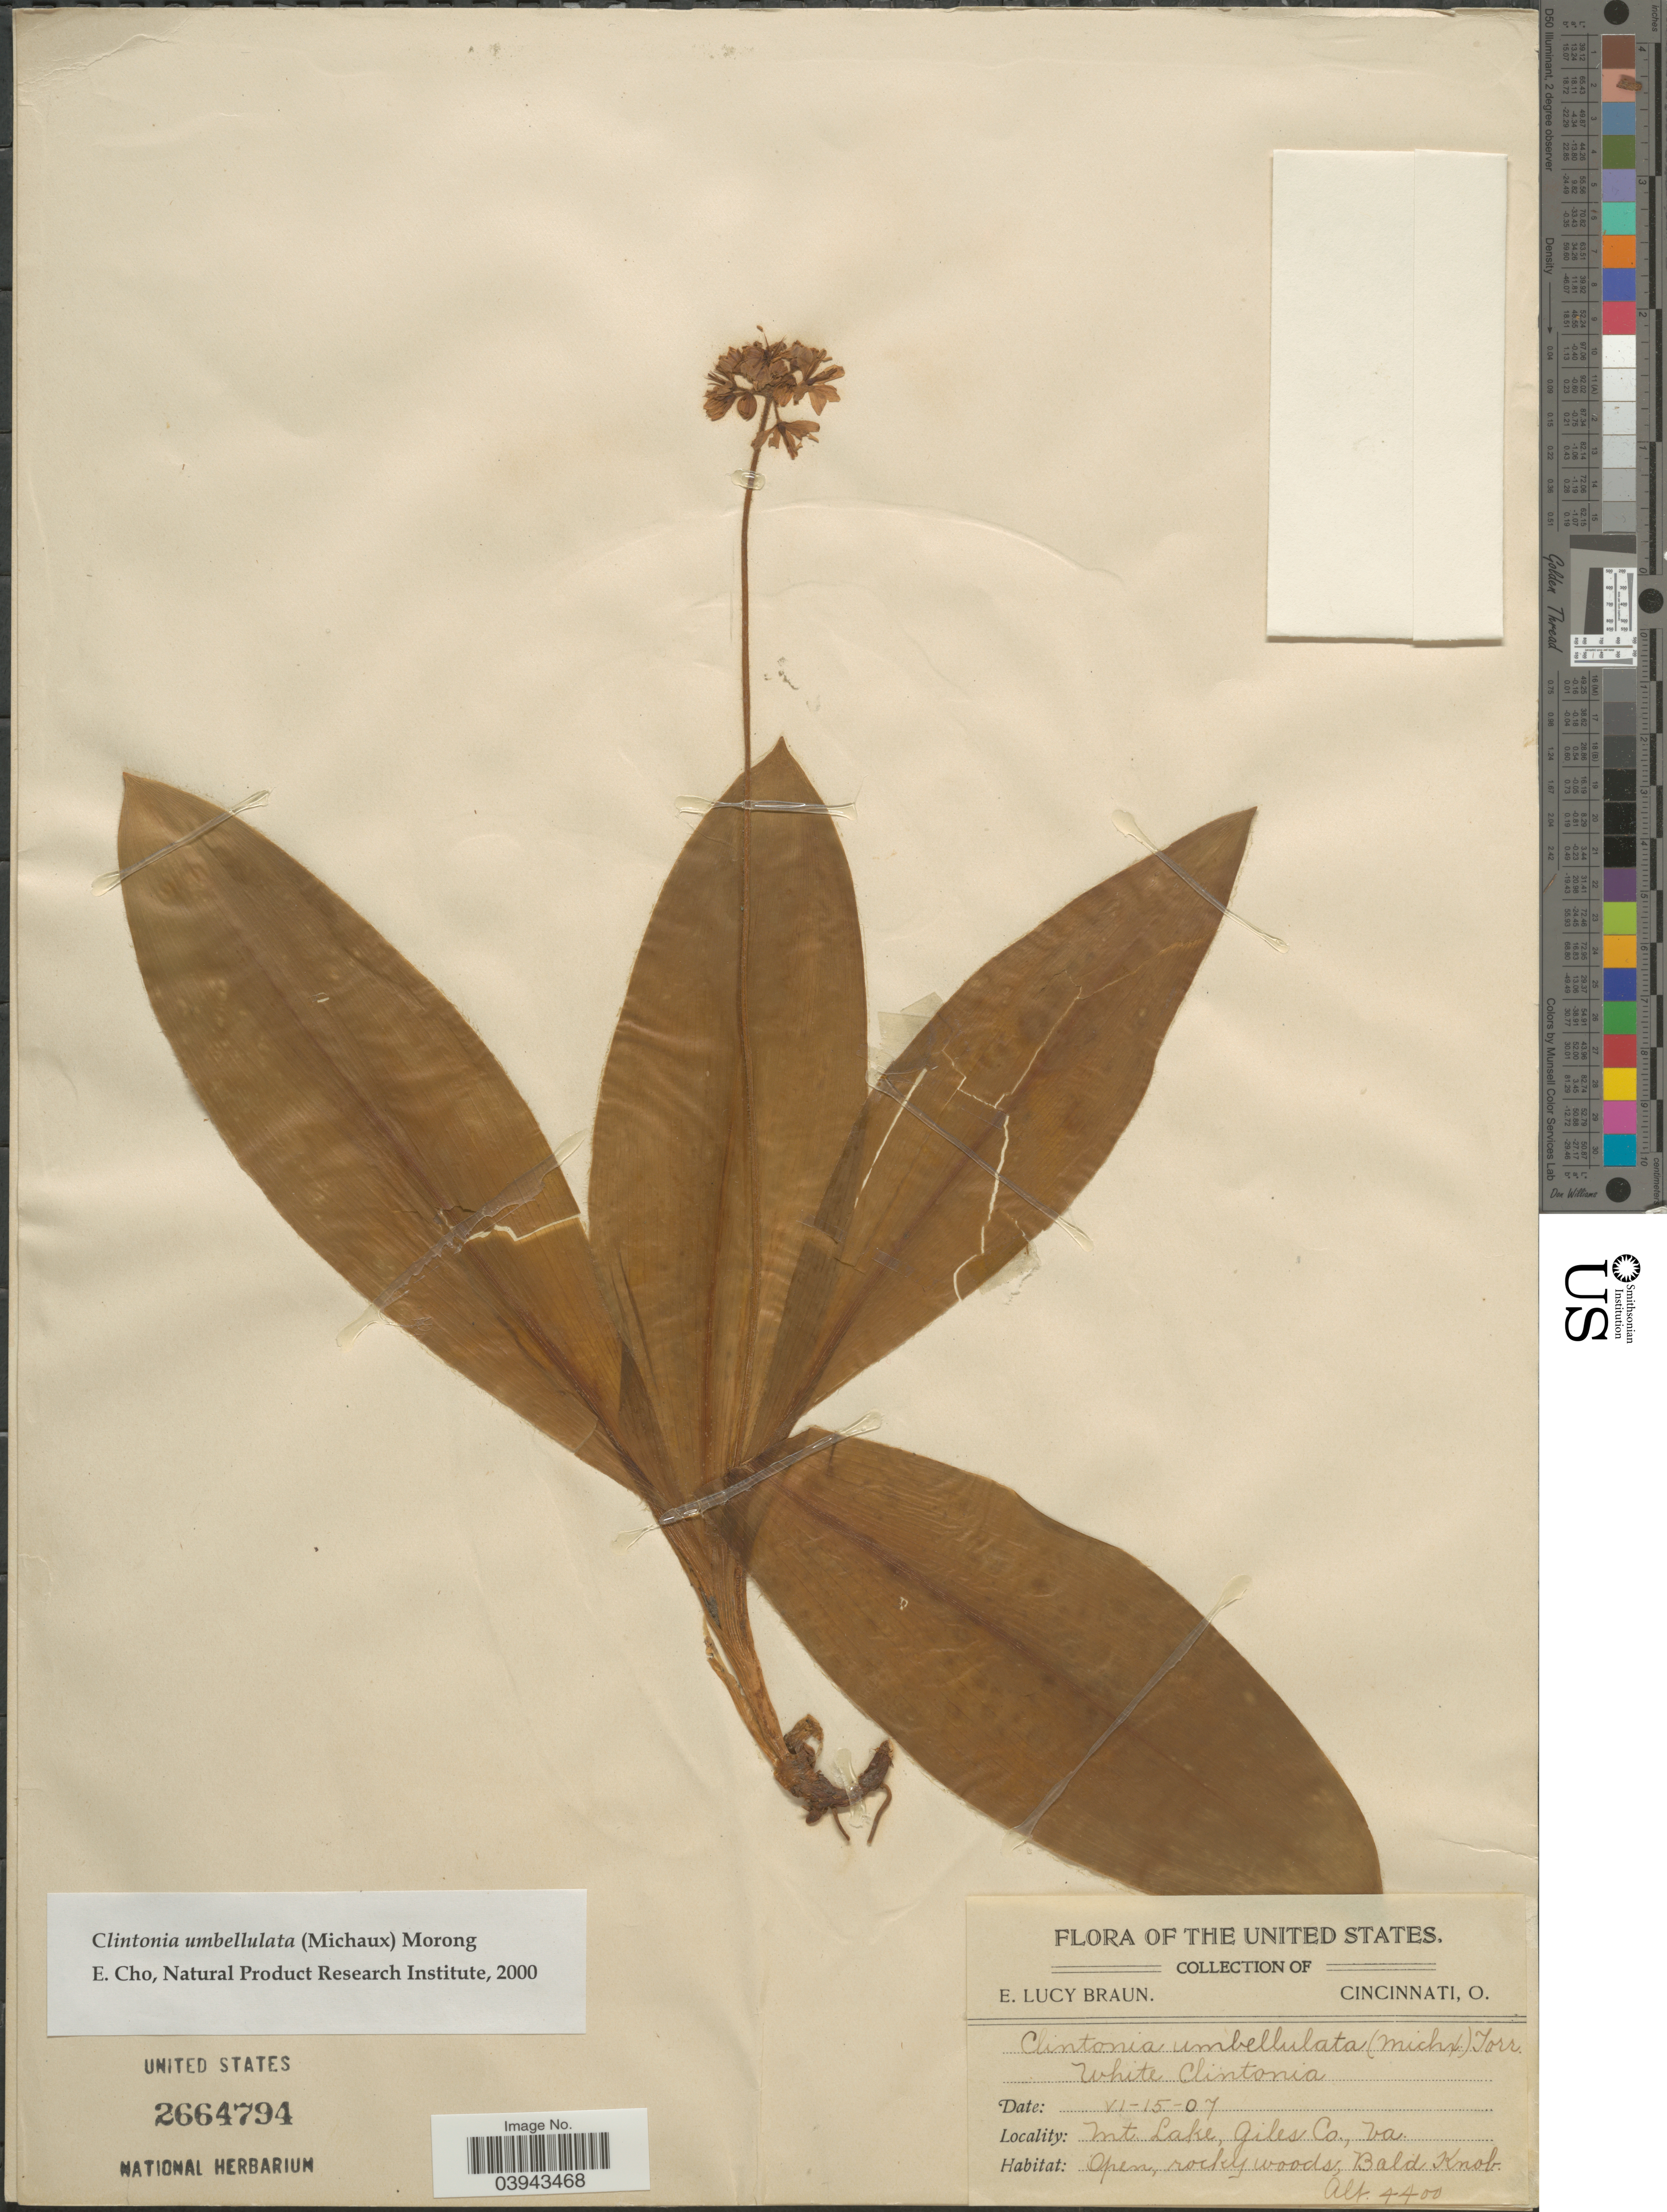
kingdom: Plantae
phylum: Tracheophyta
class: Liliopsida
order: Liliales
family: Liliaceae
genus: Clintonia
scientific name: Clintonia umbellulata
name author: (Michx.) Morong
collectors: E. L. Braun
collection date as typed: Transcribed d/m/y: 15/6/7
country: United States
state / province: Virginia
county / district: Giles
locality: Mt. Lake, Giles Co. Open, rocky woods, Bald Knob.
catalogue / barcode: US 2664794